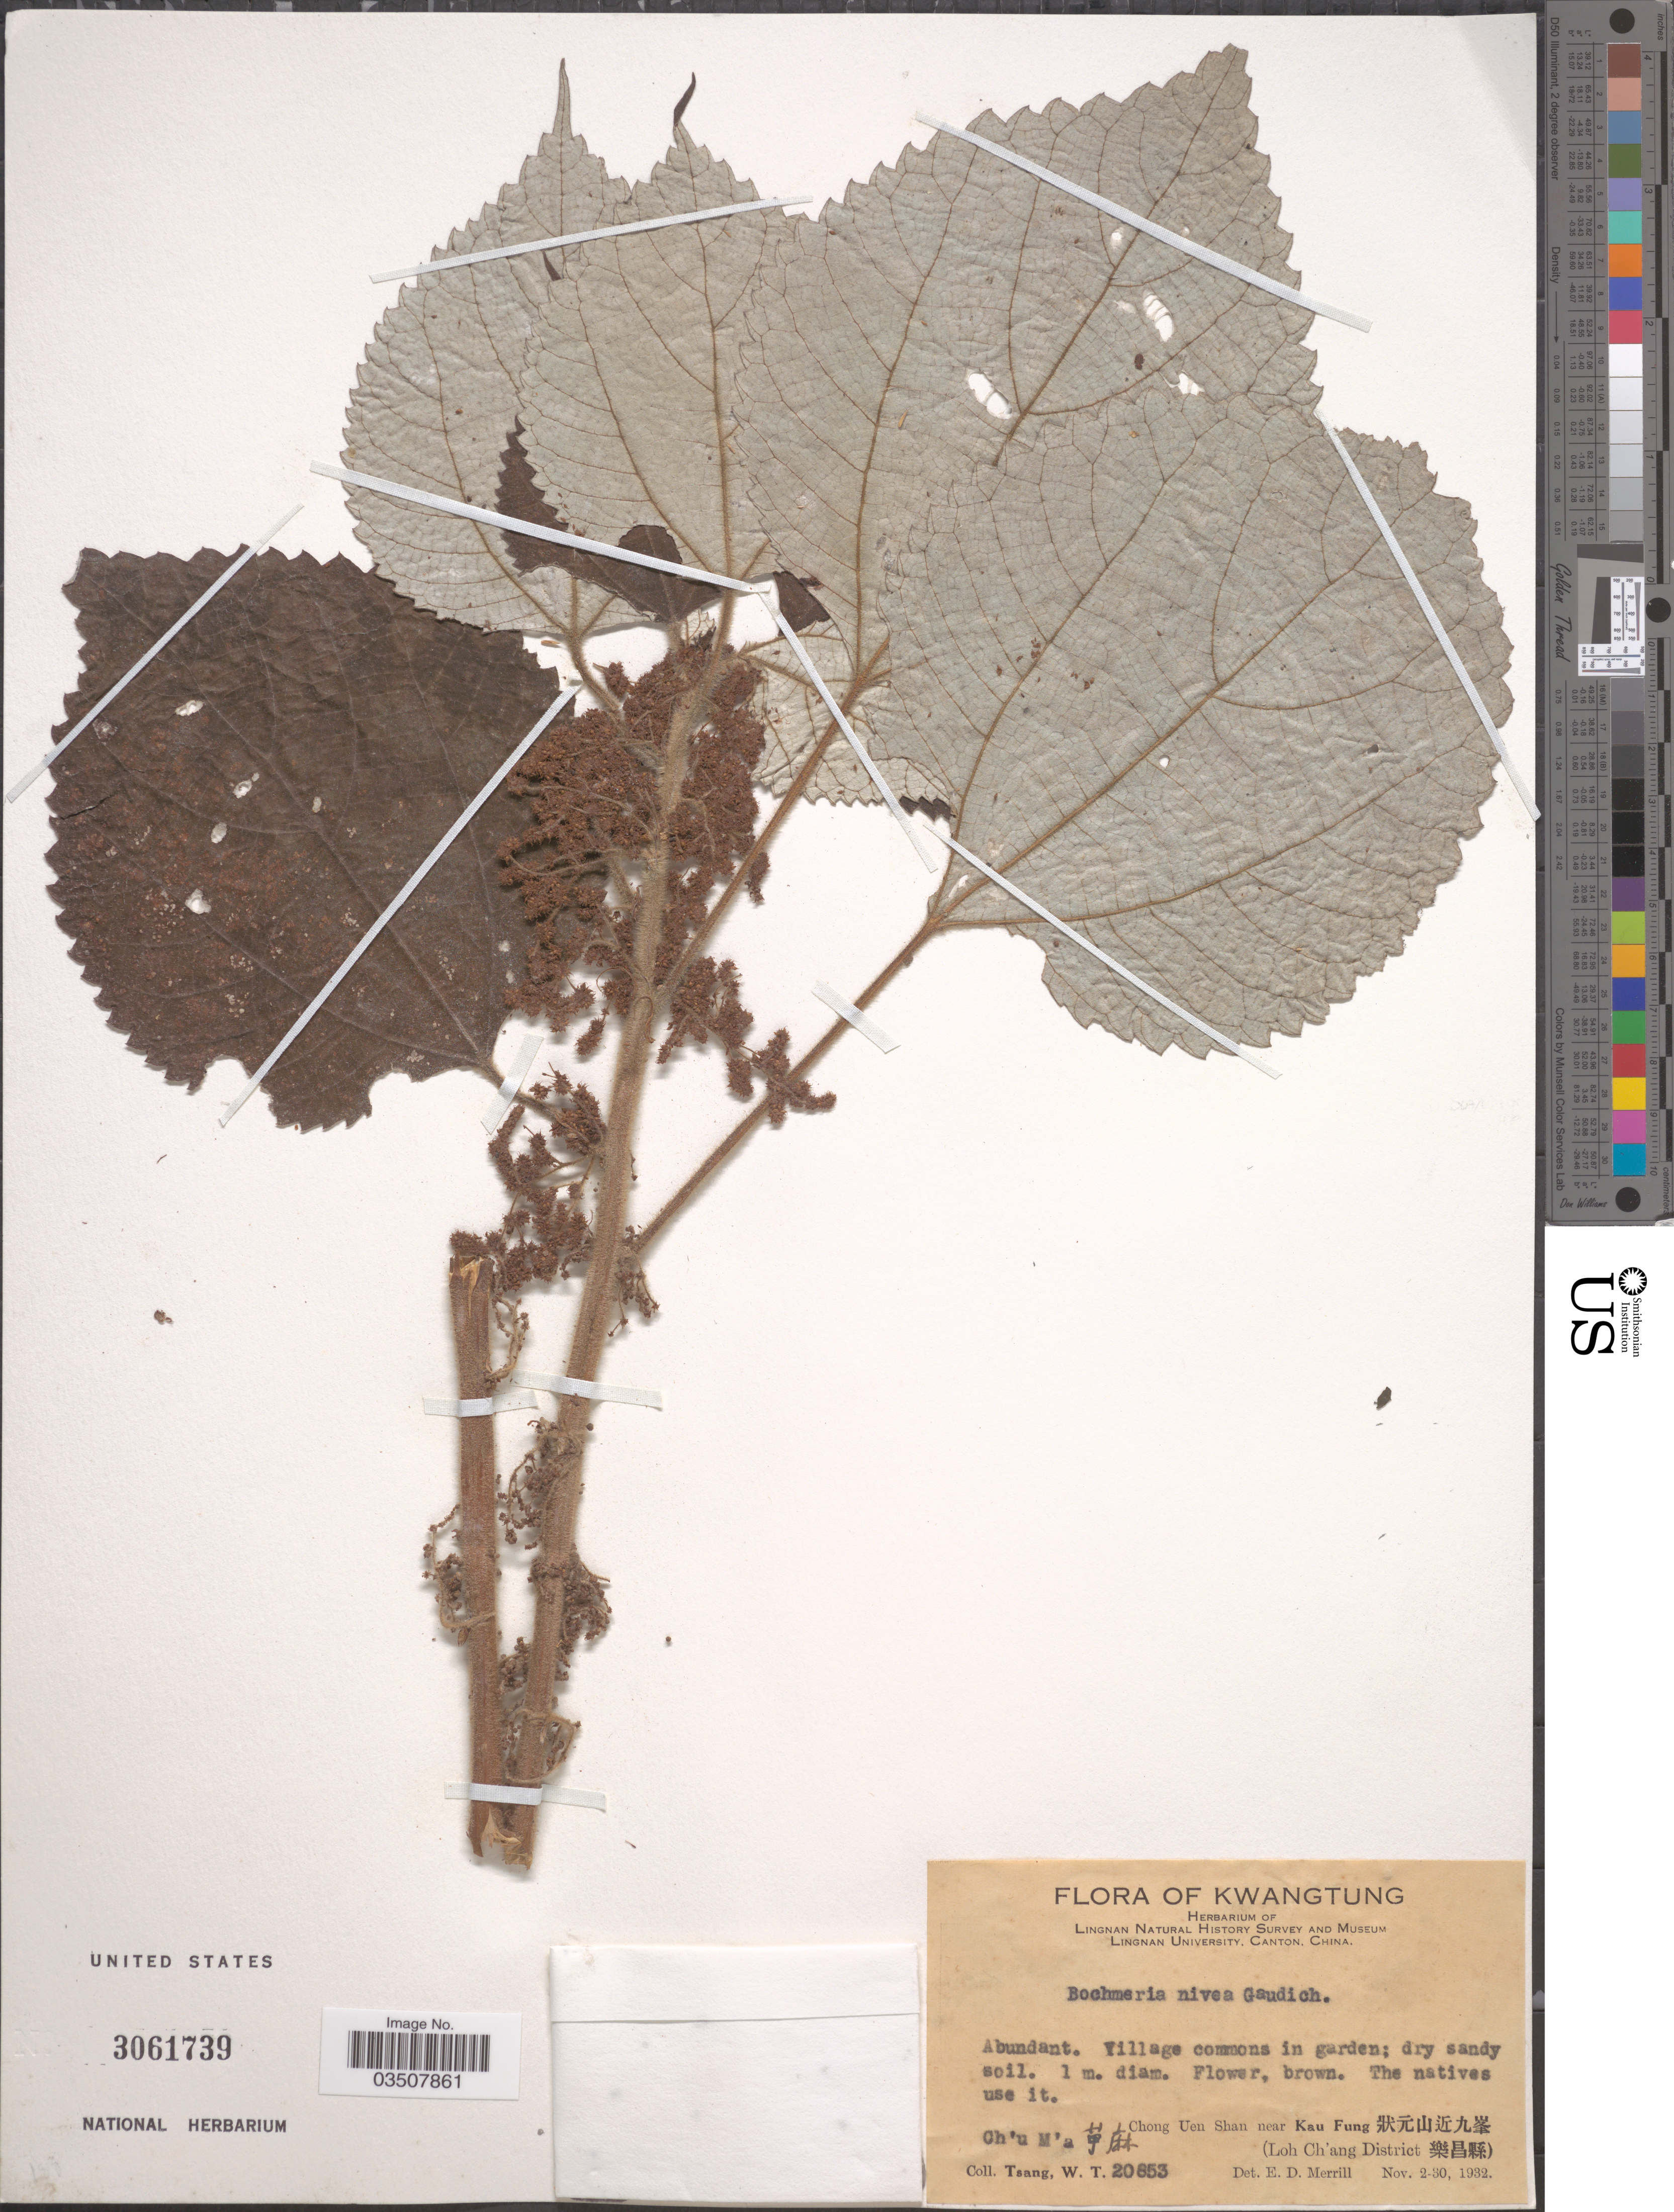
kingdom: Plantae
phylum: Tracheophyta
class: Magnoliopsida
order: Rosales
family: Urticaceae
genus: Boehmeria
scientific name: Boehmeria nivea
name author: (L.) Gaudich.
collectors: W. T. Tsang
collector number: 20853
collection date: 1932-11-02/1932-11-30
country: China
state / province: Guangdong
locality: Village commons in garden. Kwangtung. Ch'u M'a X. Chong Uen Shan near Kau Fung X. (Loh Ch'ang District X).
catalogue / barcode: US 3061739